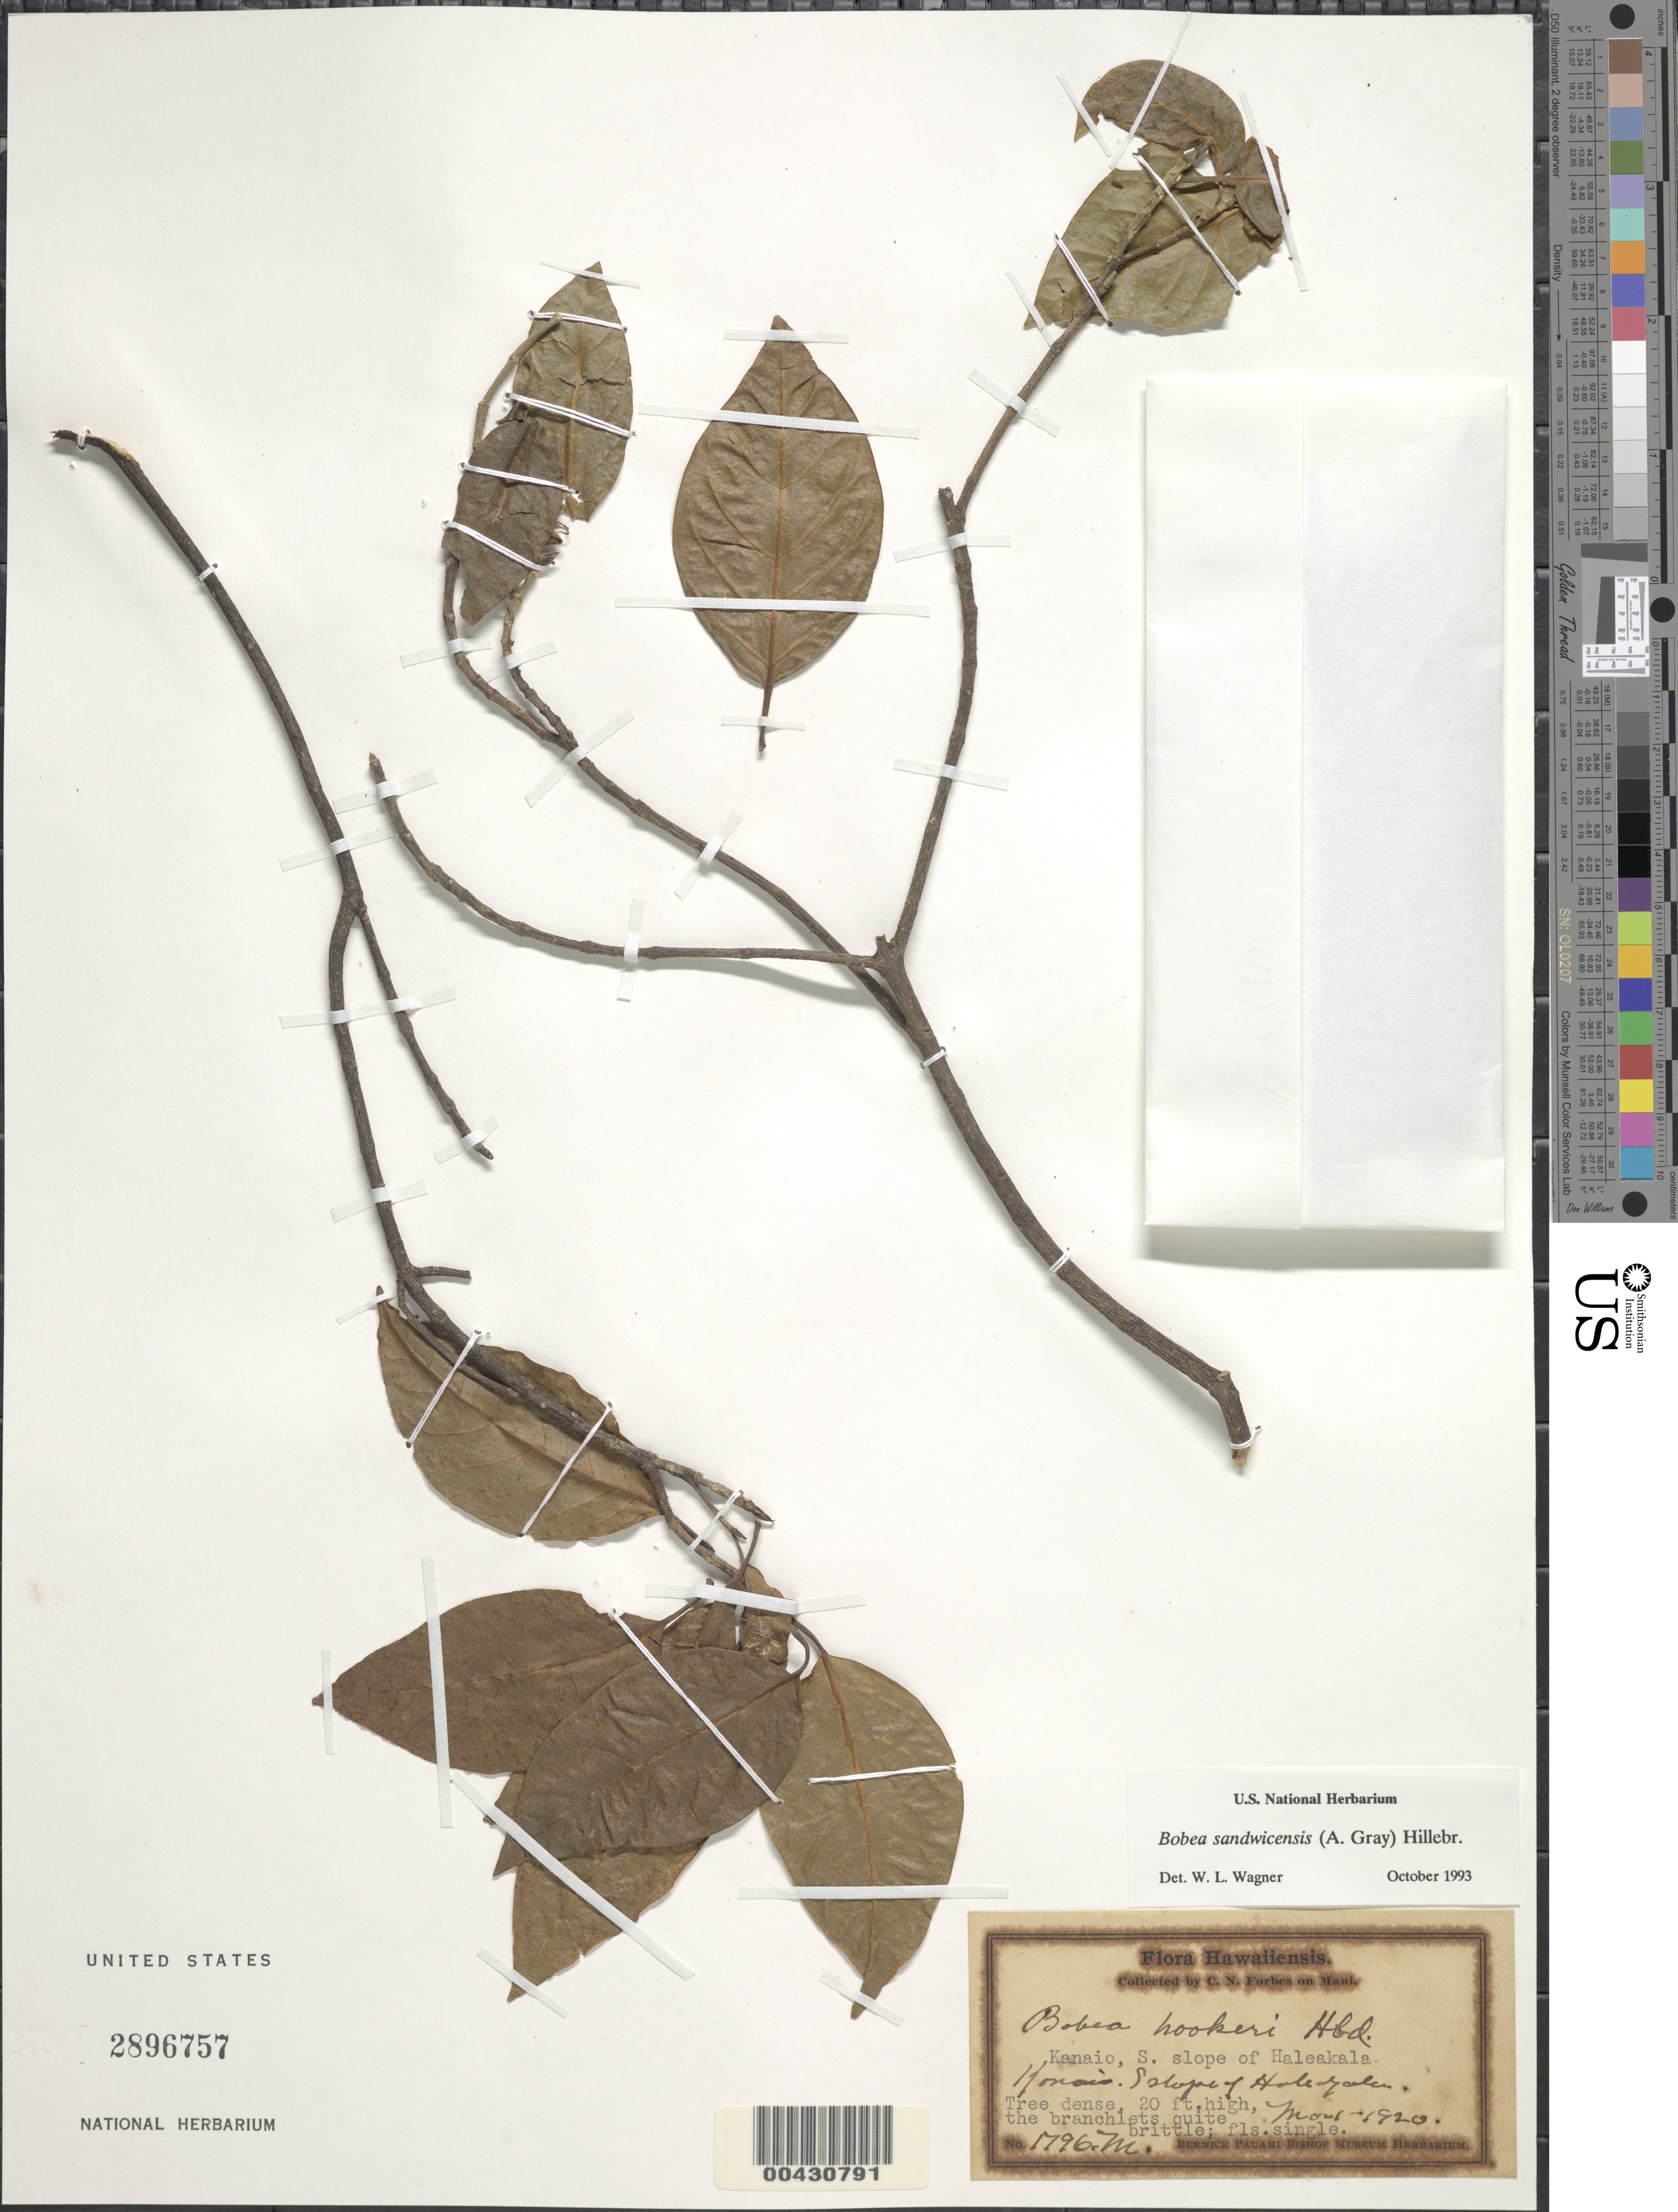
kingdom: Plantae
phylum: Tracheophyta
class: Magnoliopsida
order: Gentianales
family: Rubiaceae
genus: Bobea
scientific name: Bobea sandwicensis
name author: (A. Gray) Hillebr.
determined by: Wagner, W. L., (BOT), Smithsonian Institution - National Museum of Natural History (UNITED STATES)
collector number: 1796.M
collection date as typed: Mar 1920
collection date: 1920-03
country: United States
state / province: Hawaii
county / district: Maui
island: Maui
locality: Kanaio, S. slope of Haleakala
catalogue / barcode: US 2896757